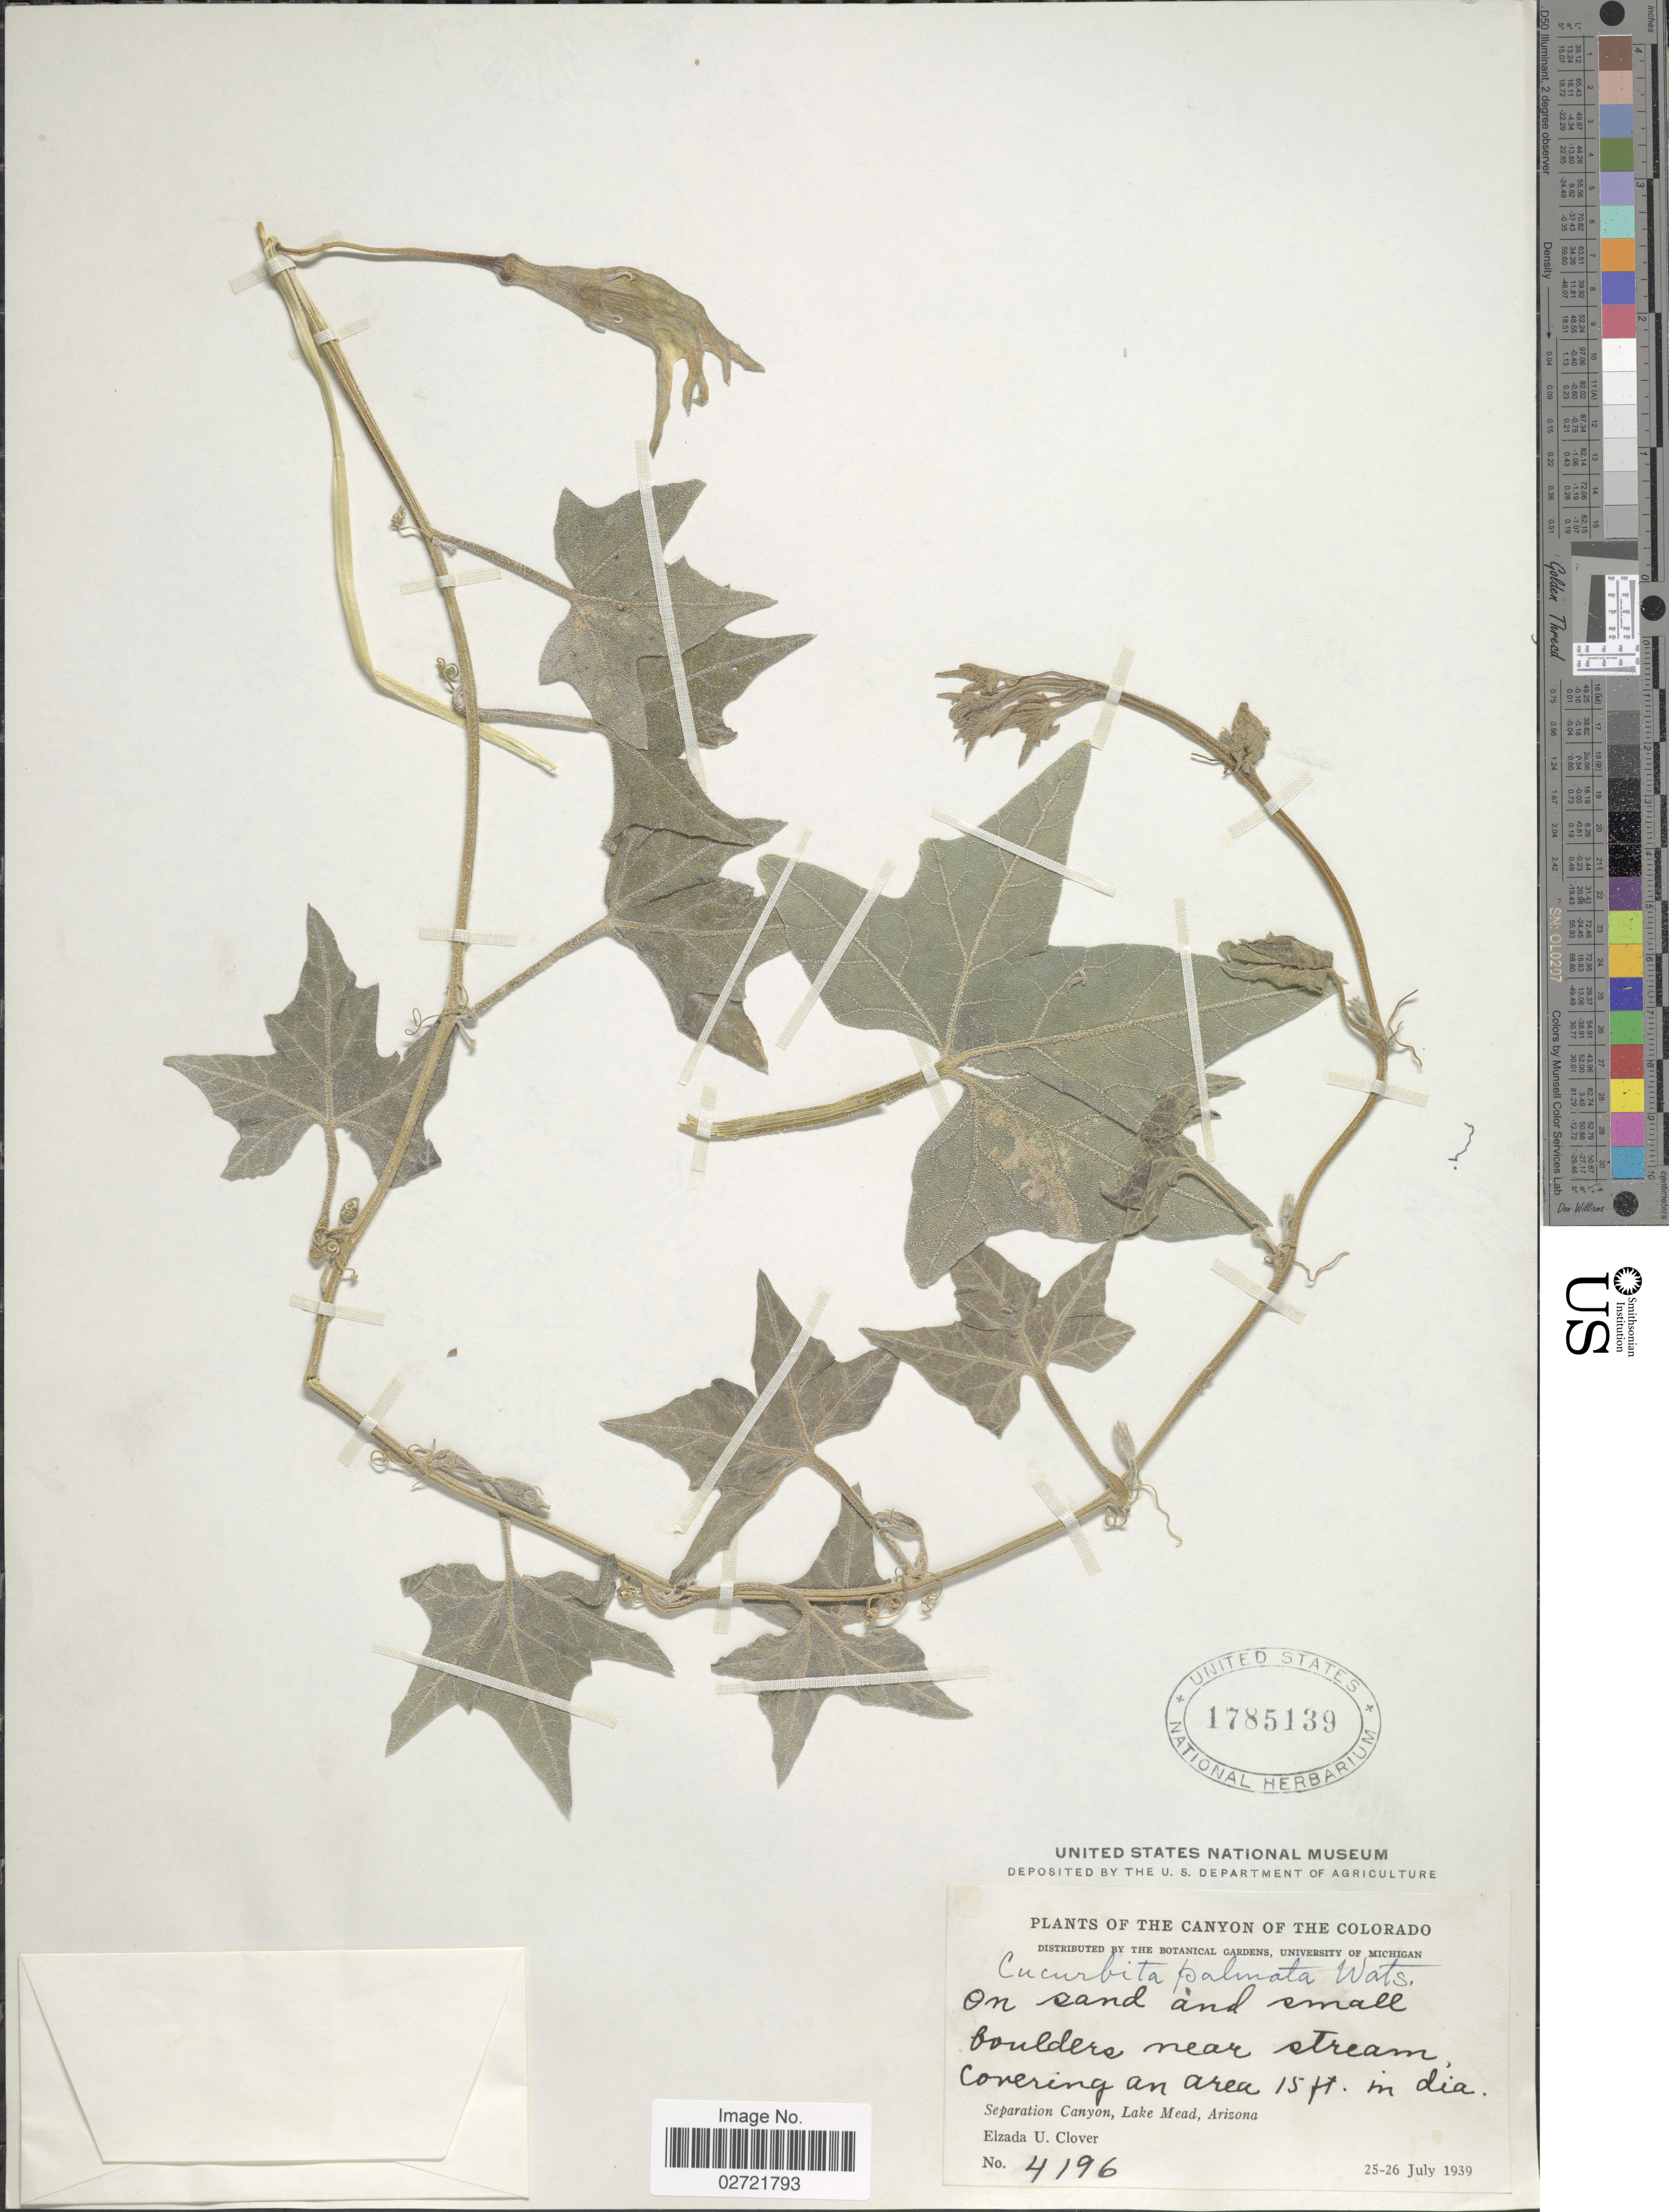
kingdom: Plantae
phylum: Tracheophyta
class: Magnoliopsida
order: Cucurbitales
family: Cucurbitaceae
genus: Cucurbita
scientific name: Cucurbita palmata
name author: S. Watson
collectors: E. U. Clover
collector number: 4196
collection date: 1939-07-25/1939-07-26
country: United States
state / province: Arizona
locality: The Canyon of The Colorado, boulders near stream, Separation Canyon, Lake Mead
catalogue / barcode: US 1785139